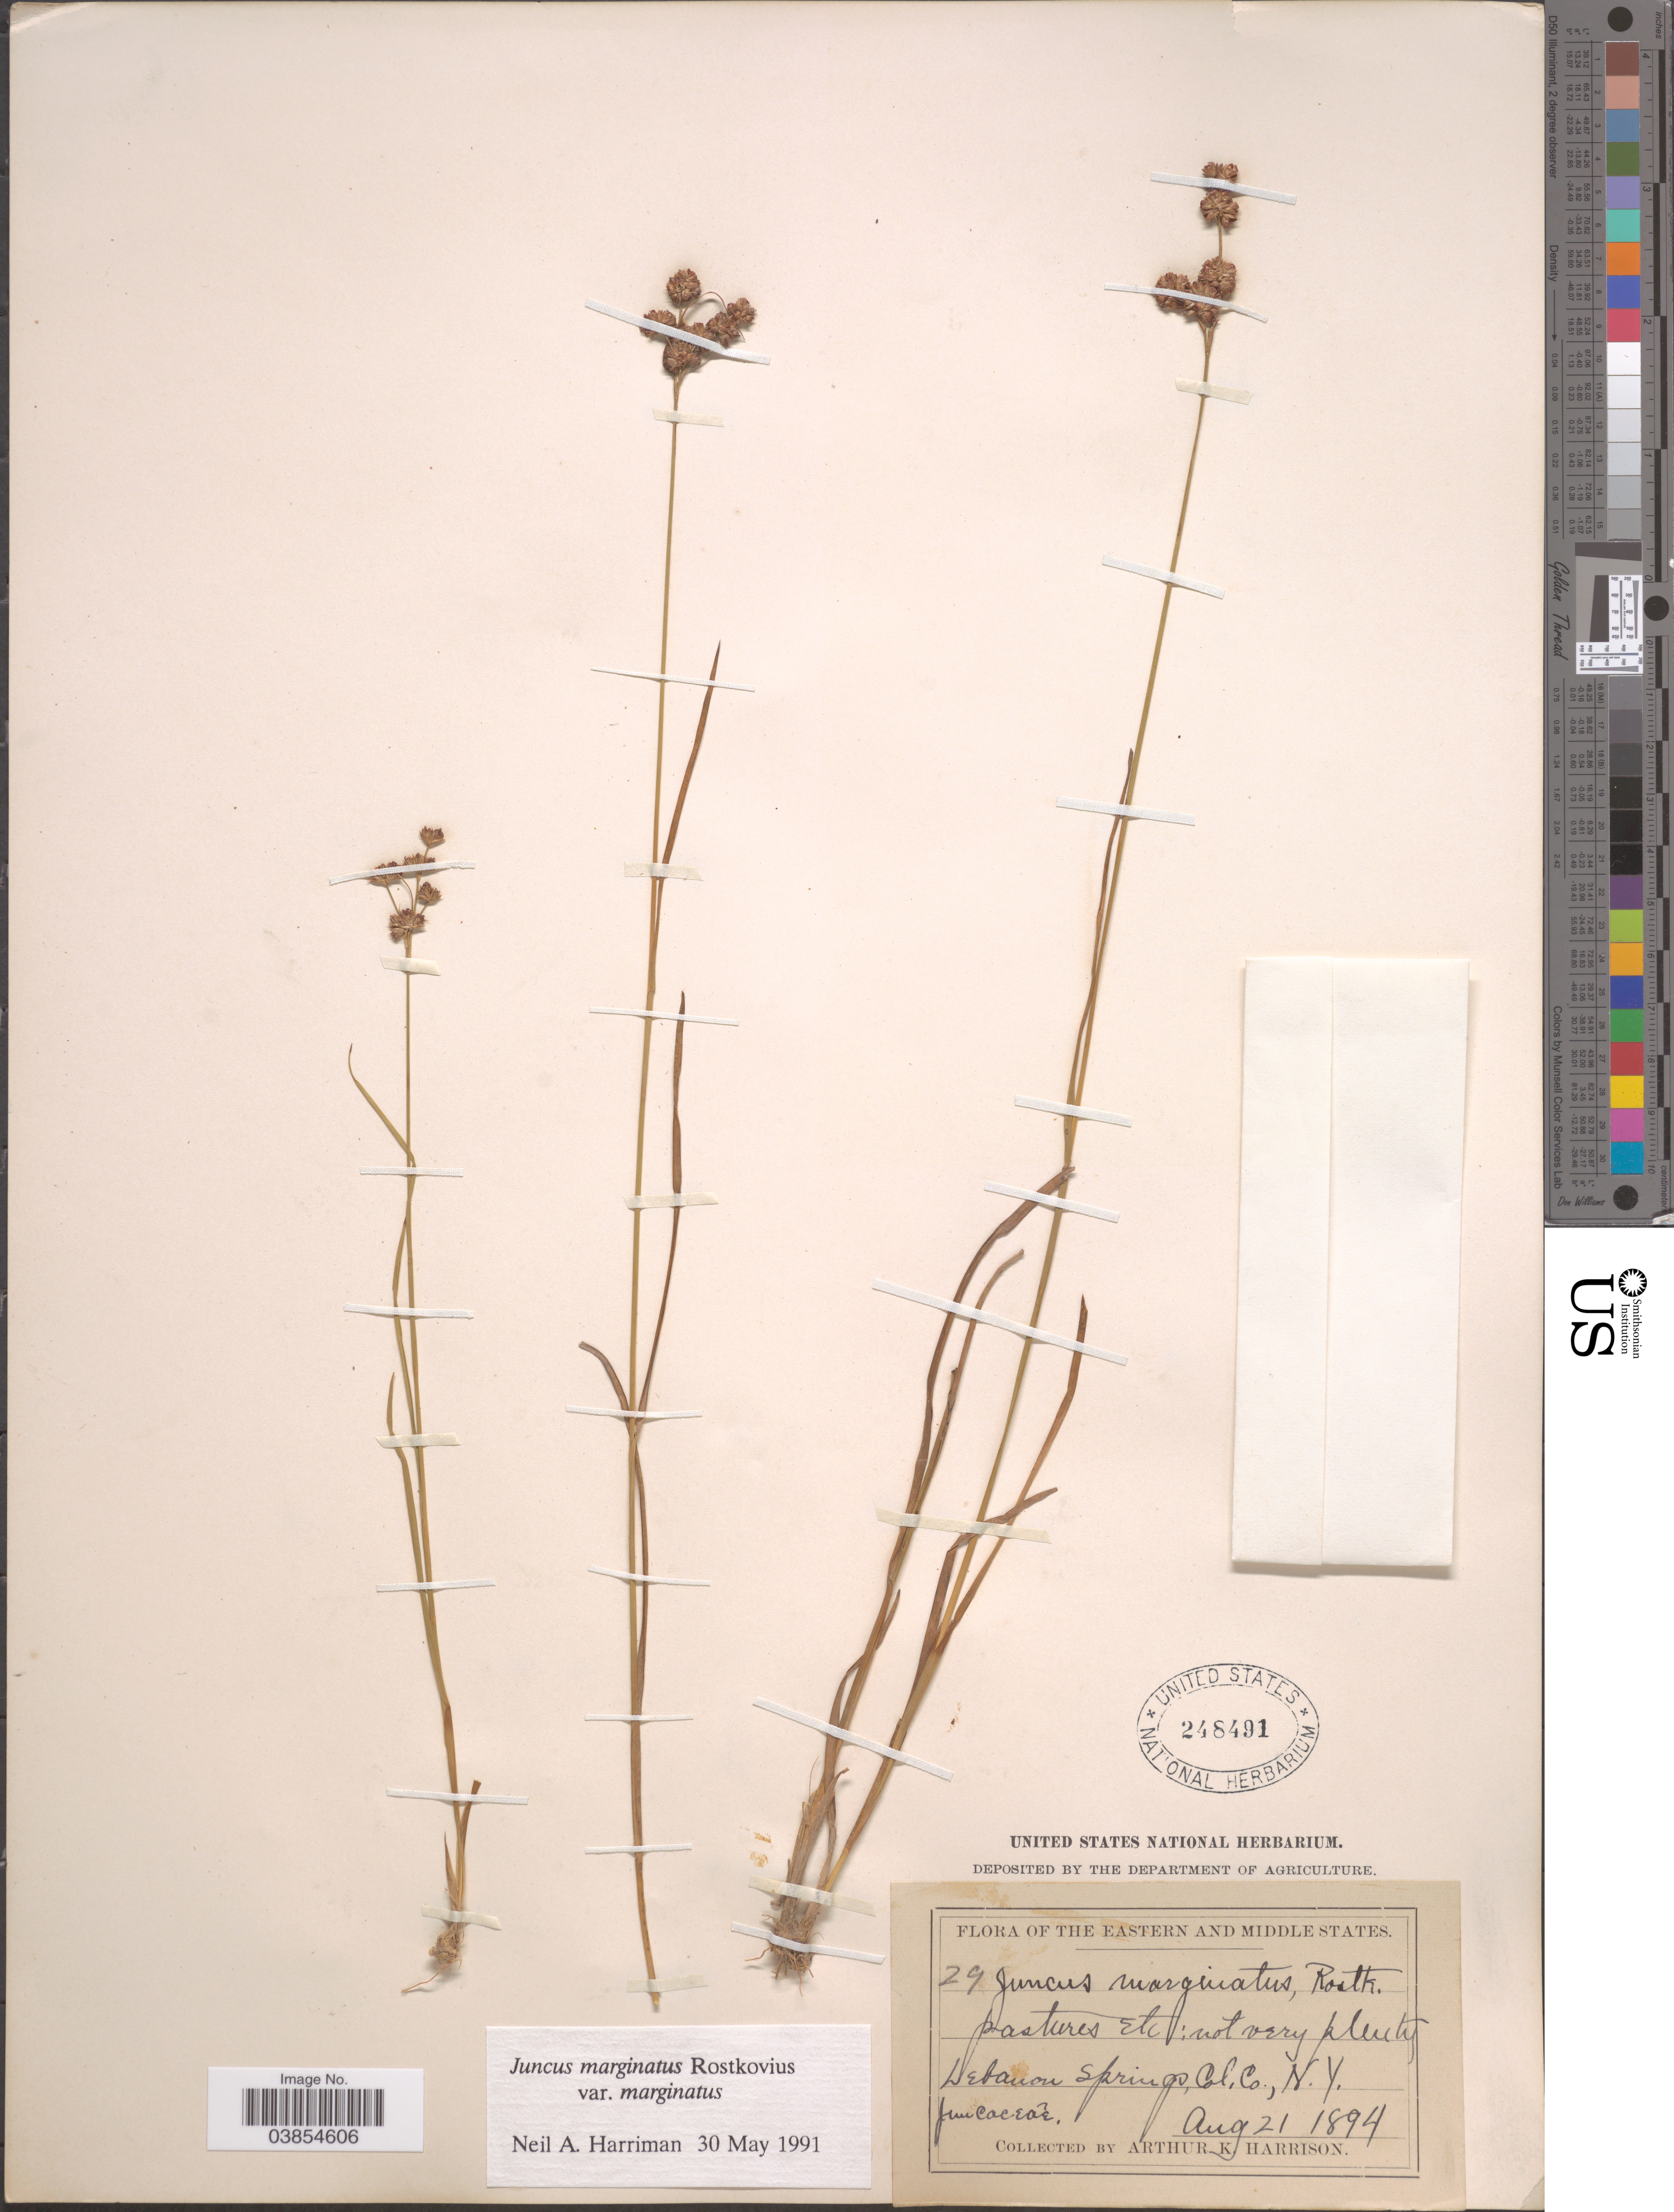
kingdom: Plantae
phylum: Tracheophyta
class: Liliopsida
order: Poales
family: Juncaceae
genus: Juncus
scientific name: Juncus marginatus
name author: Rostk.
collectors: A. K. Harrison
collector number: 29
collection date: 1894-08-21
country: United States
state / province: New York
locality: The Eastern and Middle States. Lebanon Springs, Col. Co.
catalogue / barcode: US 248491